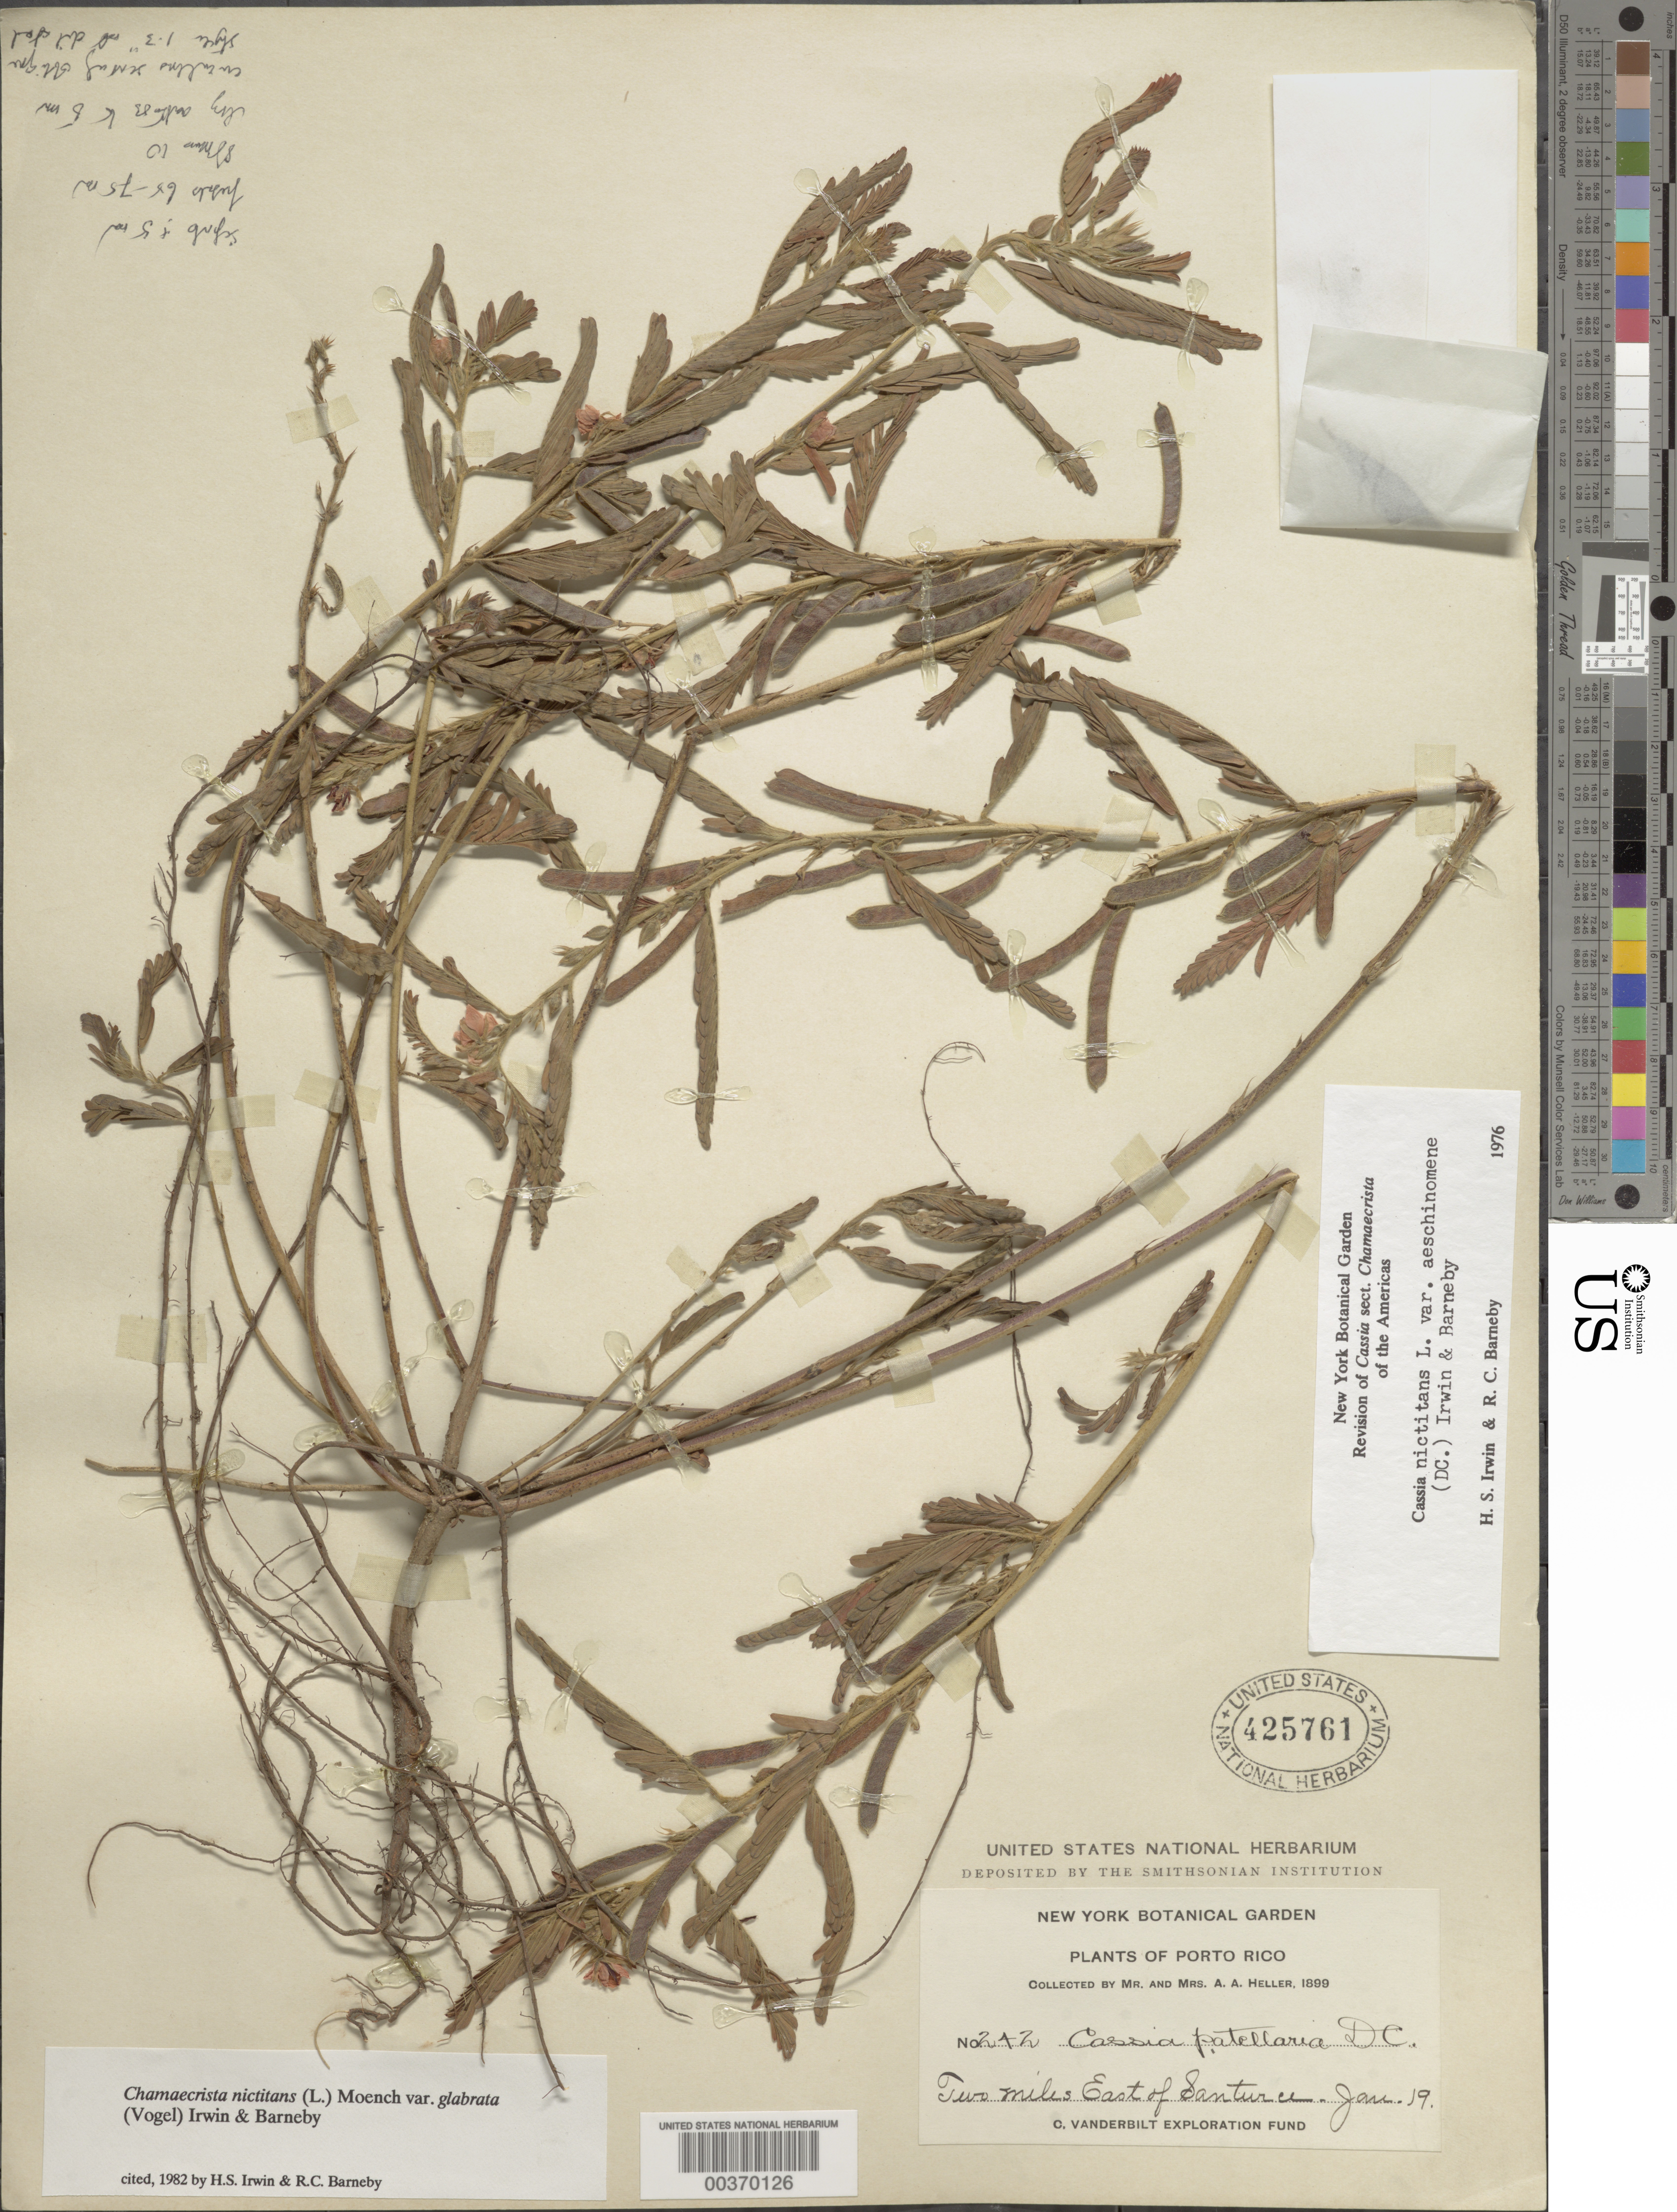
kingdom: Plantae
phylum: Tracheophyta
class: Magnoliopsida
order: Fabales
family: Fabaceae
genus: Chamaecrista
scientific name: Chamaecrista nictitans var. glabrata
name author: (Vogel) H.S. Irwin & Barneby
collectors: A. A. Heller & E. G. Heller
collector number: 242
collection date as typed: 19 Jan 1899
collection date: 1899-01-19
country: Puerto Rico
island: Greater Antilles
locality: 2 mi e of santurce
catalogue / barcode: US 425761